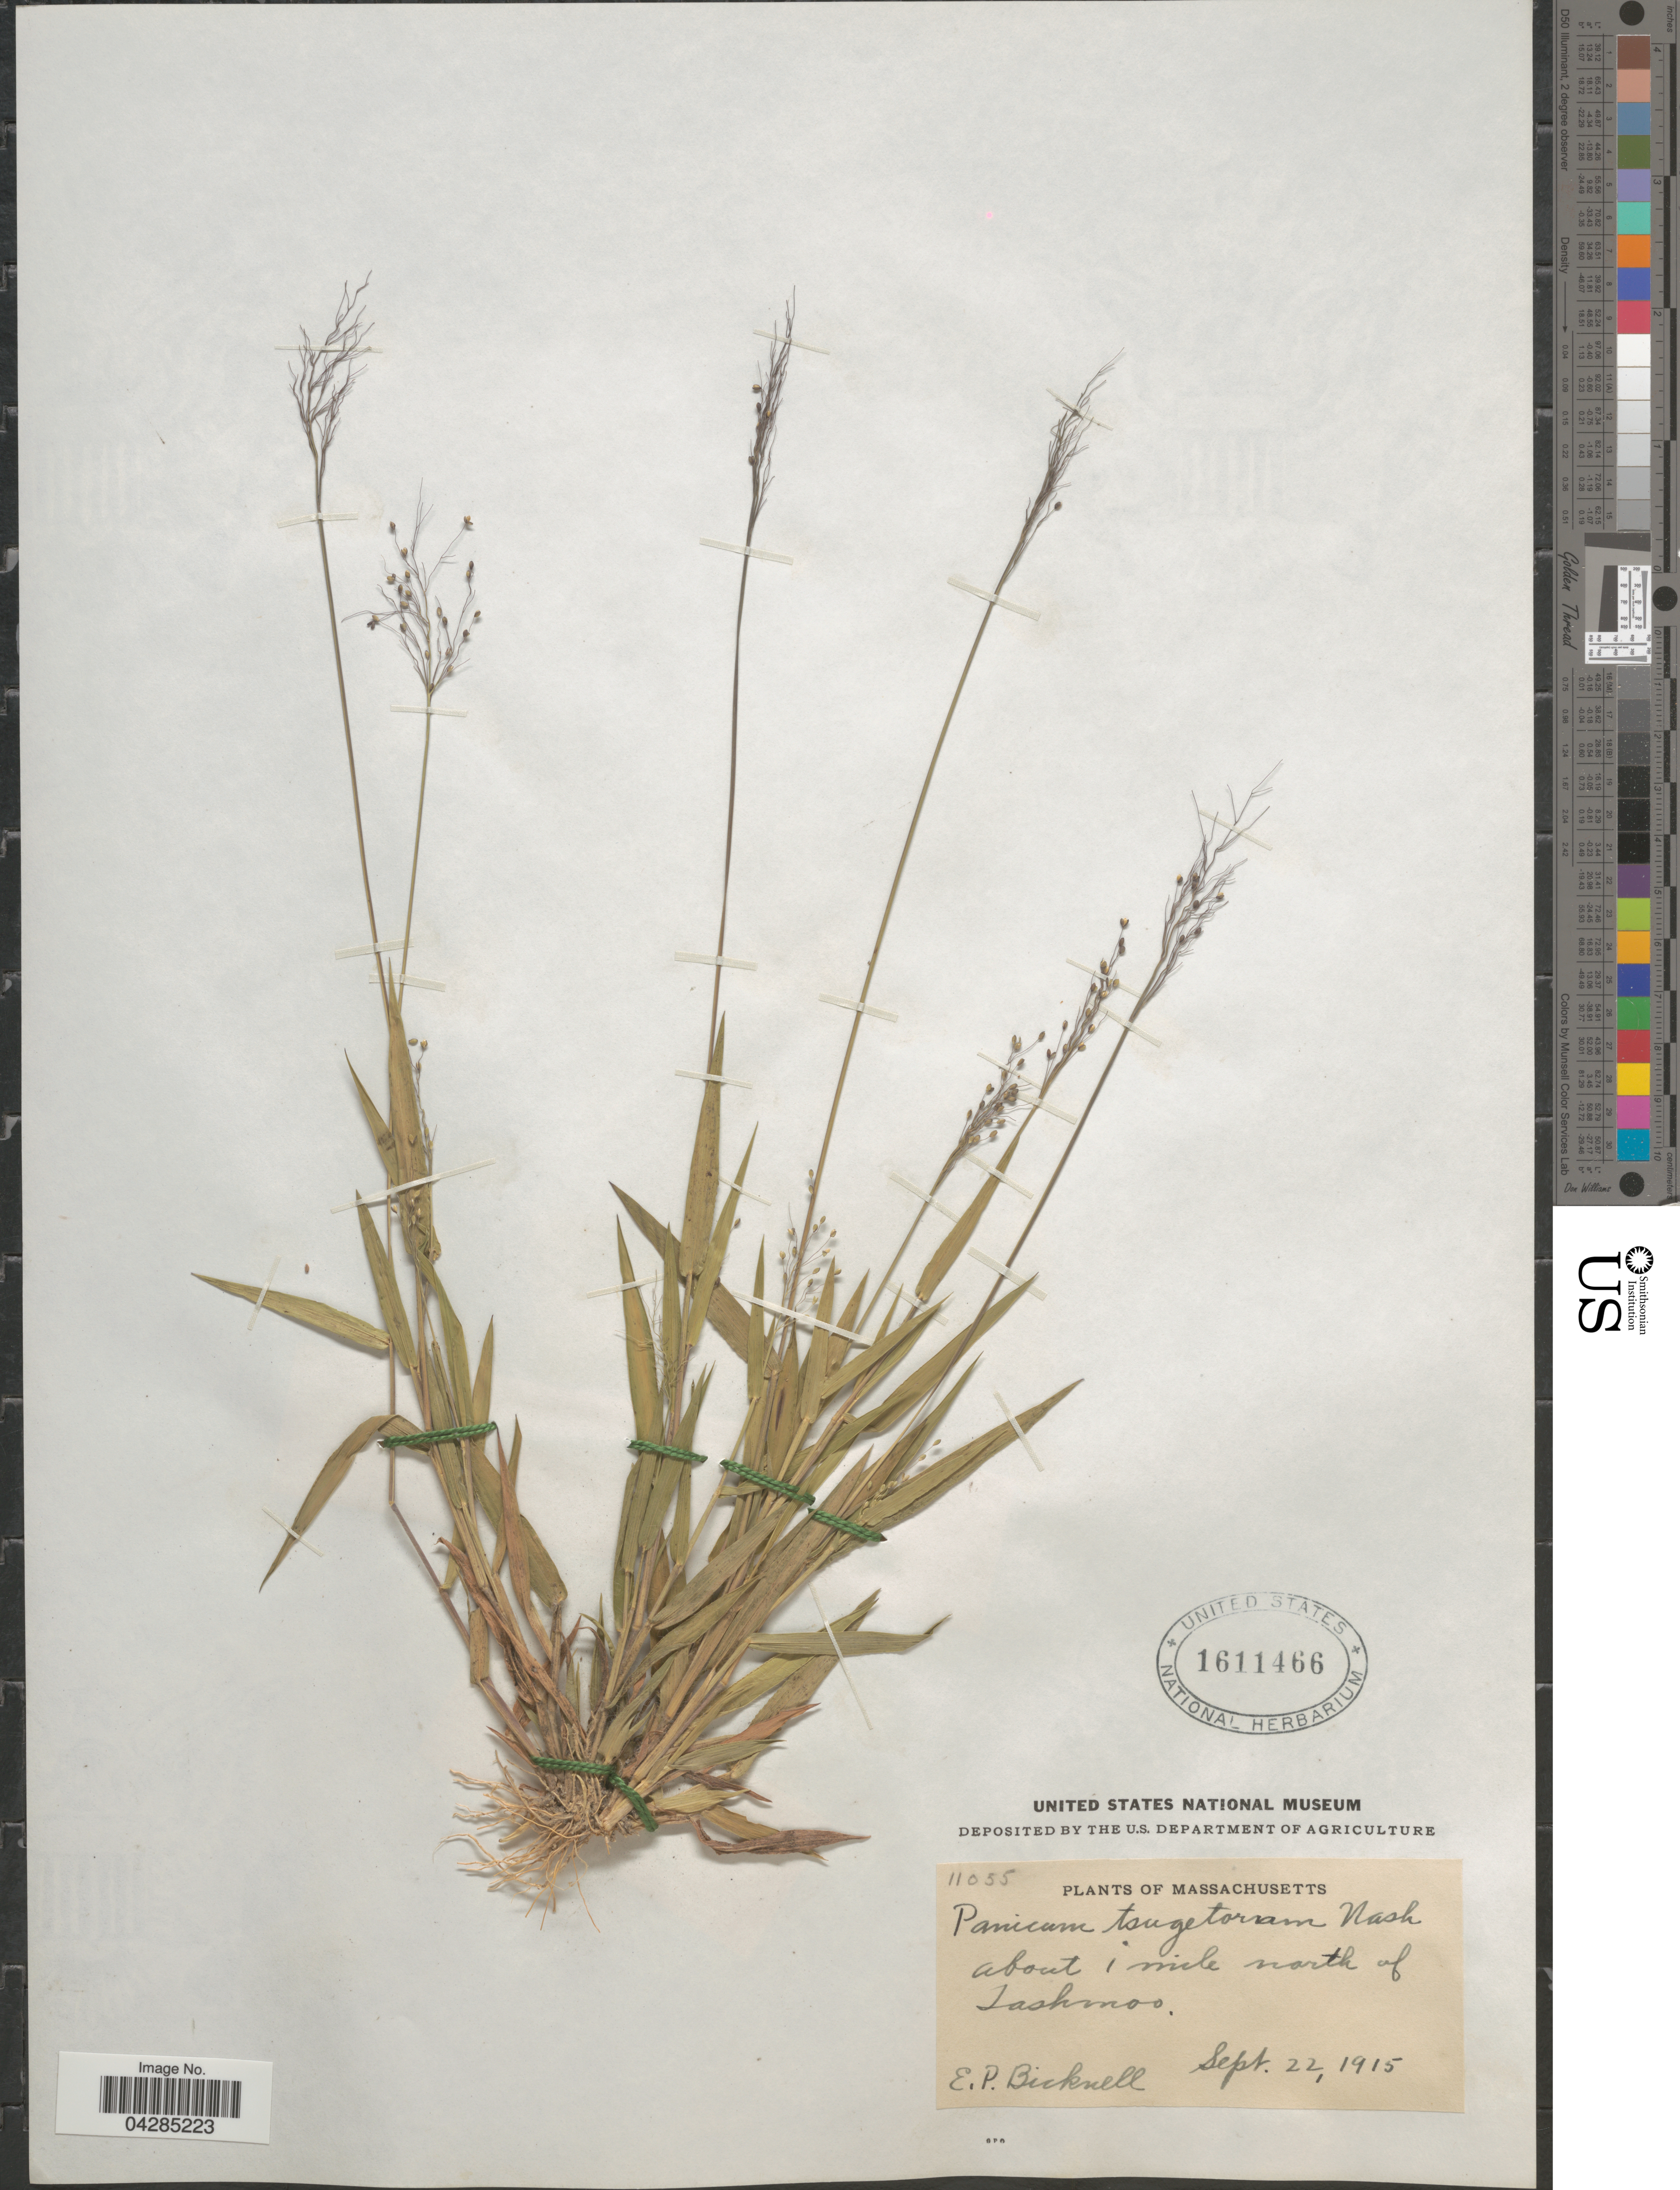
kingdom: Plantae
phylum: Tracheophyta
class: Liliopsida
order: Poales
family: Poaceae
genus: Dichanthelium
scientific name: Dichanthelium portoricense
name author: (Desv. ex Ham.) B.F. Hansen & Wunderlin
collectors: E. P. Bicknell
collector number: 11055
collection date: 1915-09-22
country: United States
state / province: Massachusetts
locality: About 1 mile north of Tashmoo.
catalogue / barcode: US 1611466